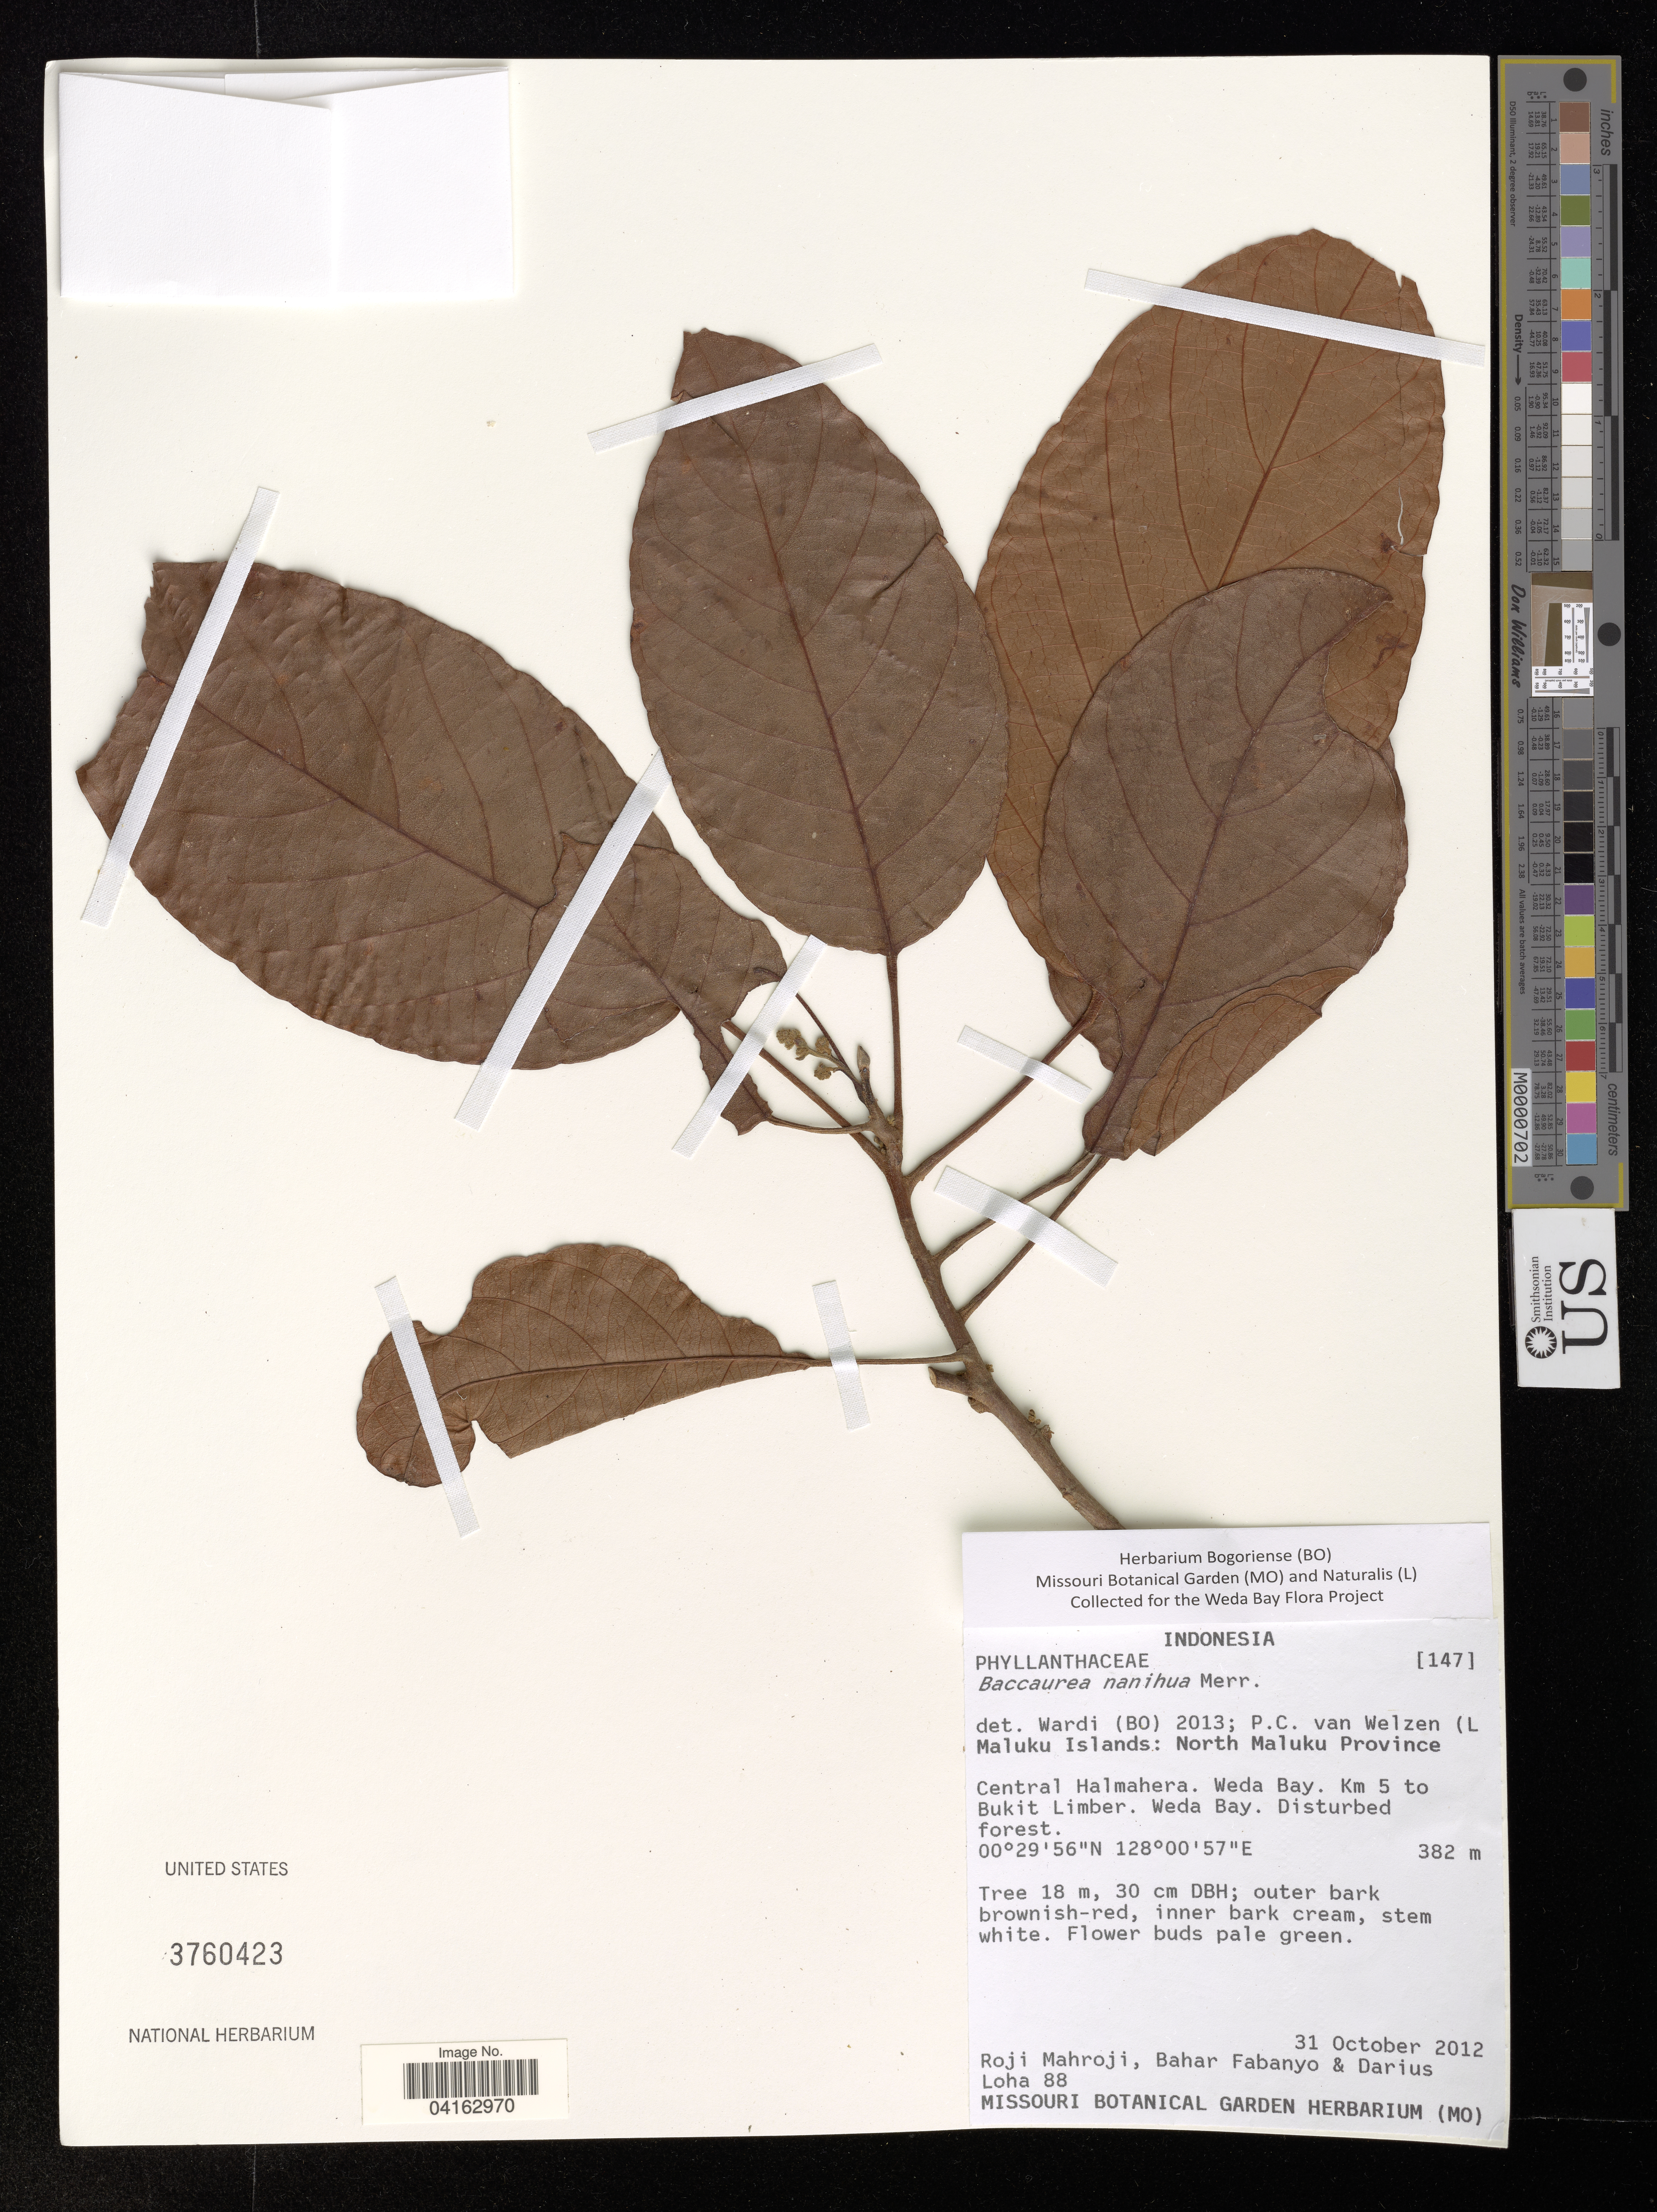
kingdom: Plantae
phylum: Tracheophyta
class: Magnoliopsida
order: Malpighiales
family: Phyllanthaceae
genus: Baccaurea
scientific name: Baccaurea nanihua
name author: Merr.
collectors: R. Mahroji, B. Fabanyo & D. Loha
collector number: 88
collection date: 2012-10-31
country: Indonesia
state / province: Maluku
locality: Maluku Islands: North Maluku Province. Central Halmahera. Weda Bay. Km 5 to Bukit Limber. Weda Bay.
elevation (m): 382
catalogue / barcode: US 3760423